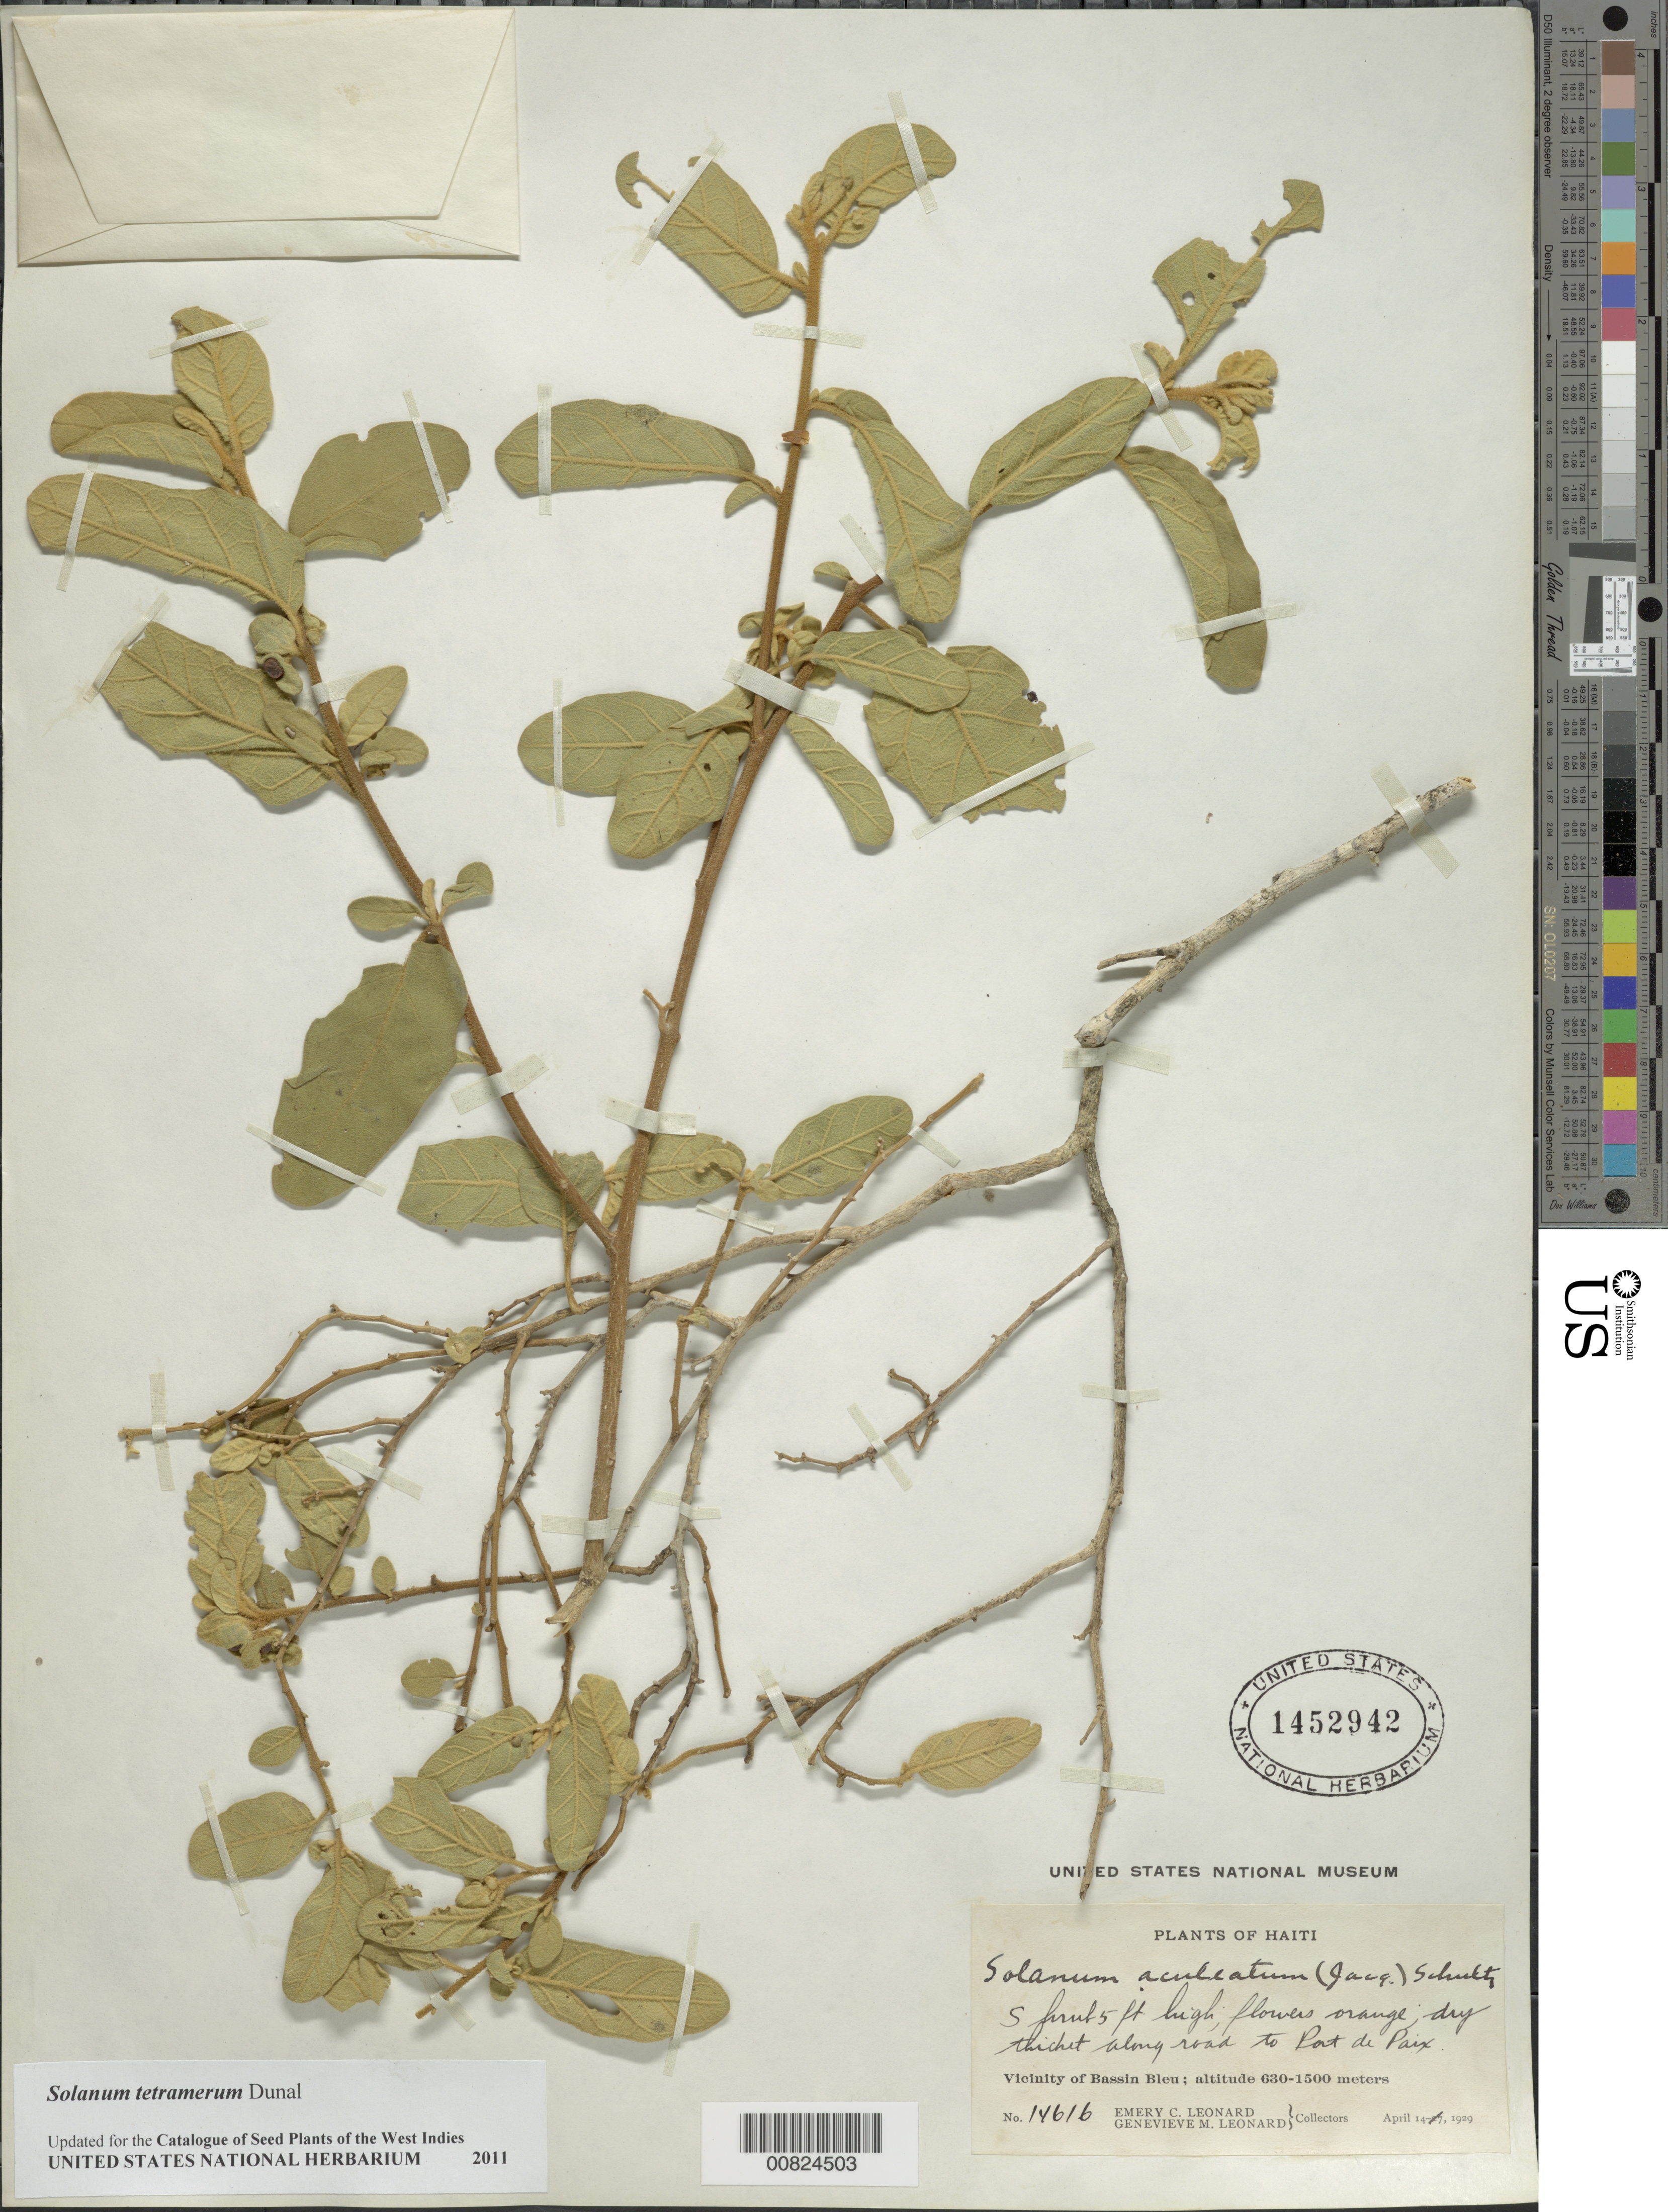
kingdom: Plantae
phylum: Tracheophyta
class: Magnoliopsida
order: Solanales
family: Solanaceae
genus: Solanum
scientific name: Solanum aquartia var. aquartia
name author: Dunal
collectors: E. C. Leonard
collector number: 14616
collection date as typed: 14 Apr 1929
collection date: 1929-04-14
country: Haiti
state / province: Nord-Ouest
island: Hispaniola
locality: Vicinity of Bassin Bleu, road to Port de Paix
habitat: Dry thicket along road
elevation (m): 630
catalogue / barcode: US 1452942